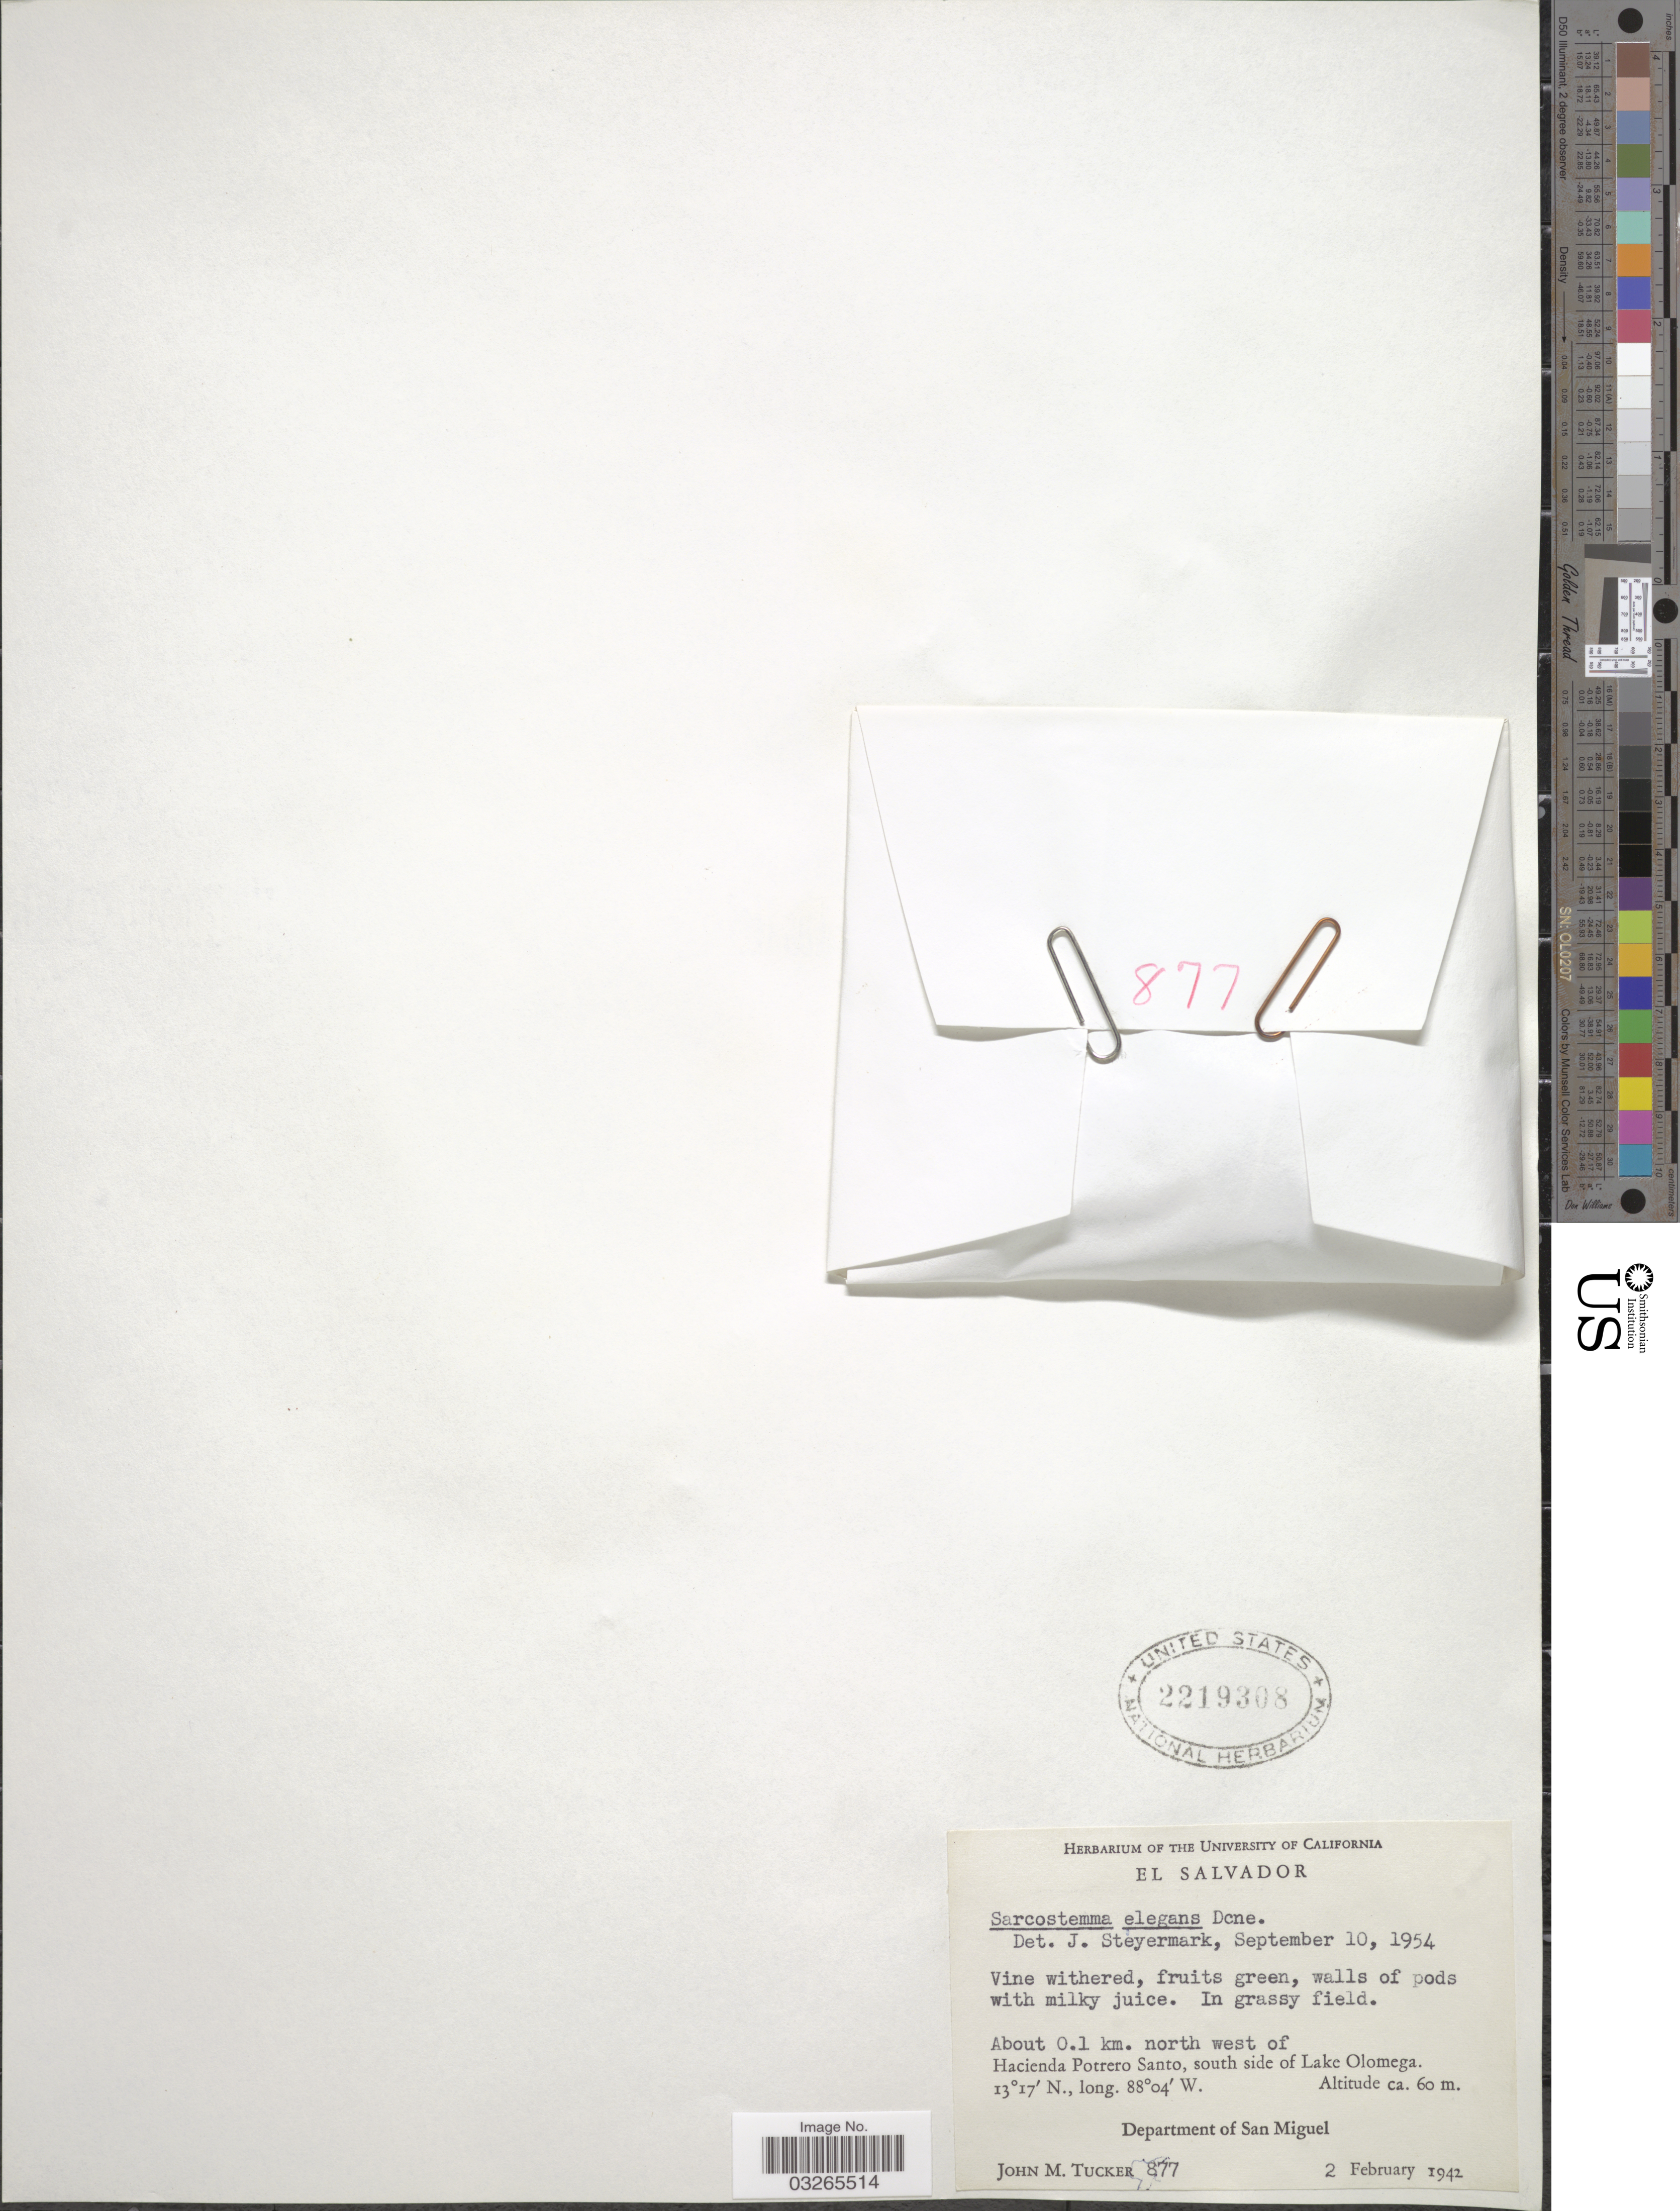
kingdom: Plantae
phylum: Tracheophyta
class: Magnoliopsida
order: Gentianales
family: Apocynaceae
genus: Sarcostemma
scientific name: Sarcostemma elegans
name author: Decne.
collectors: J. M. Tucker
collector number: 877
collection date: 1942-02-02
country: El Salvador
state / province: San Miguel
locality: About 0.1 km. north west of Hacienda Potrero Santo, south side of Lake Olomega, Department of San Miguel.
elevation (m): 60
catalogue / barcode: US 2219308